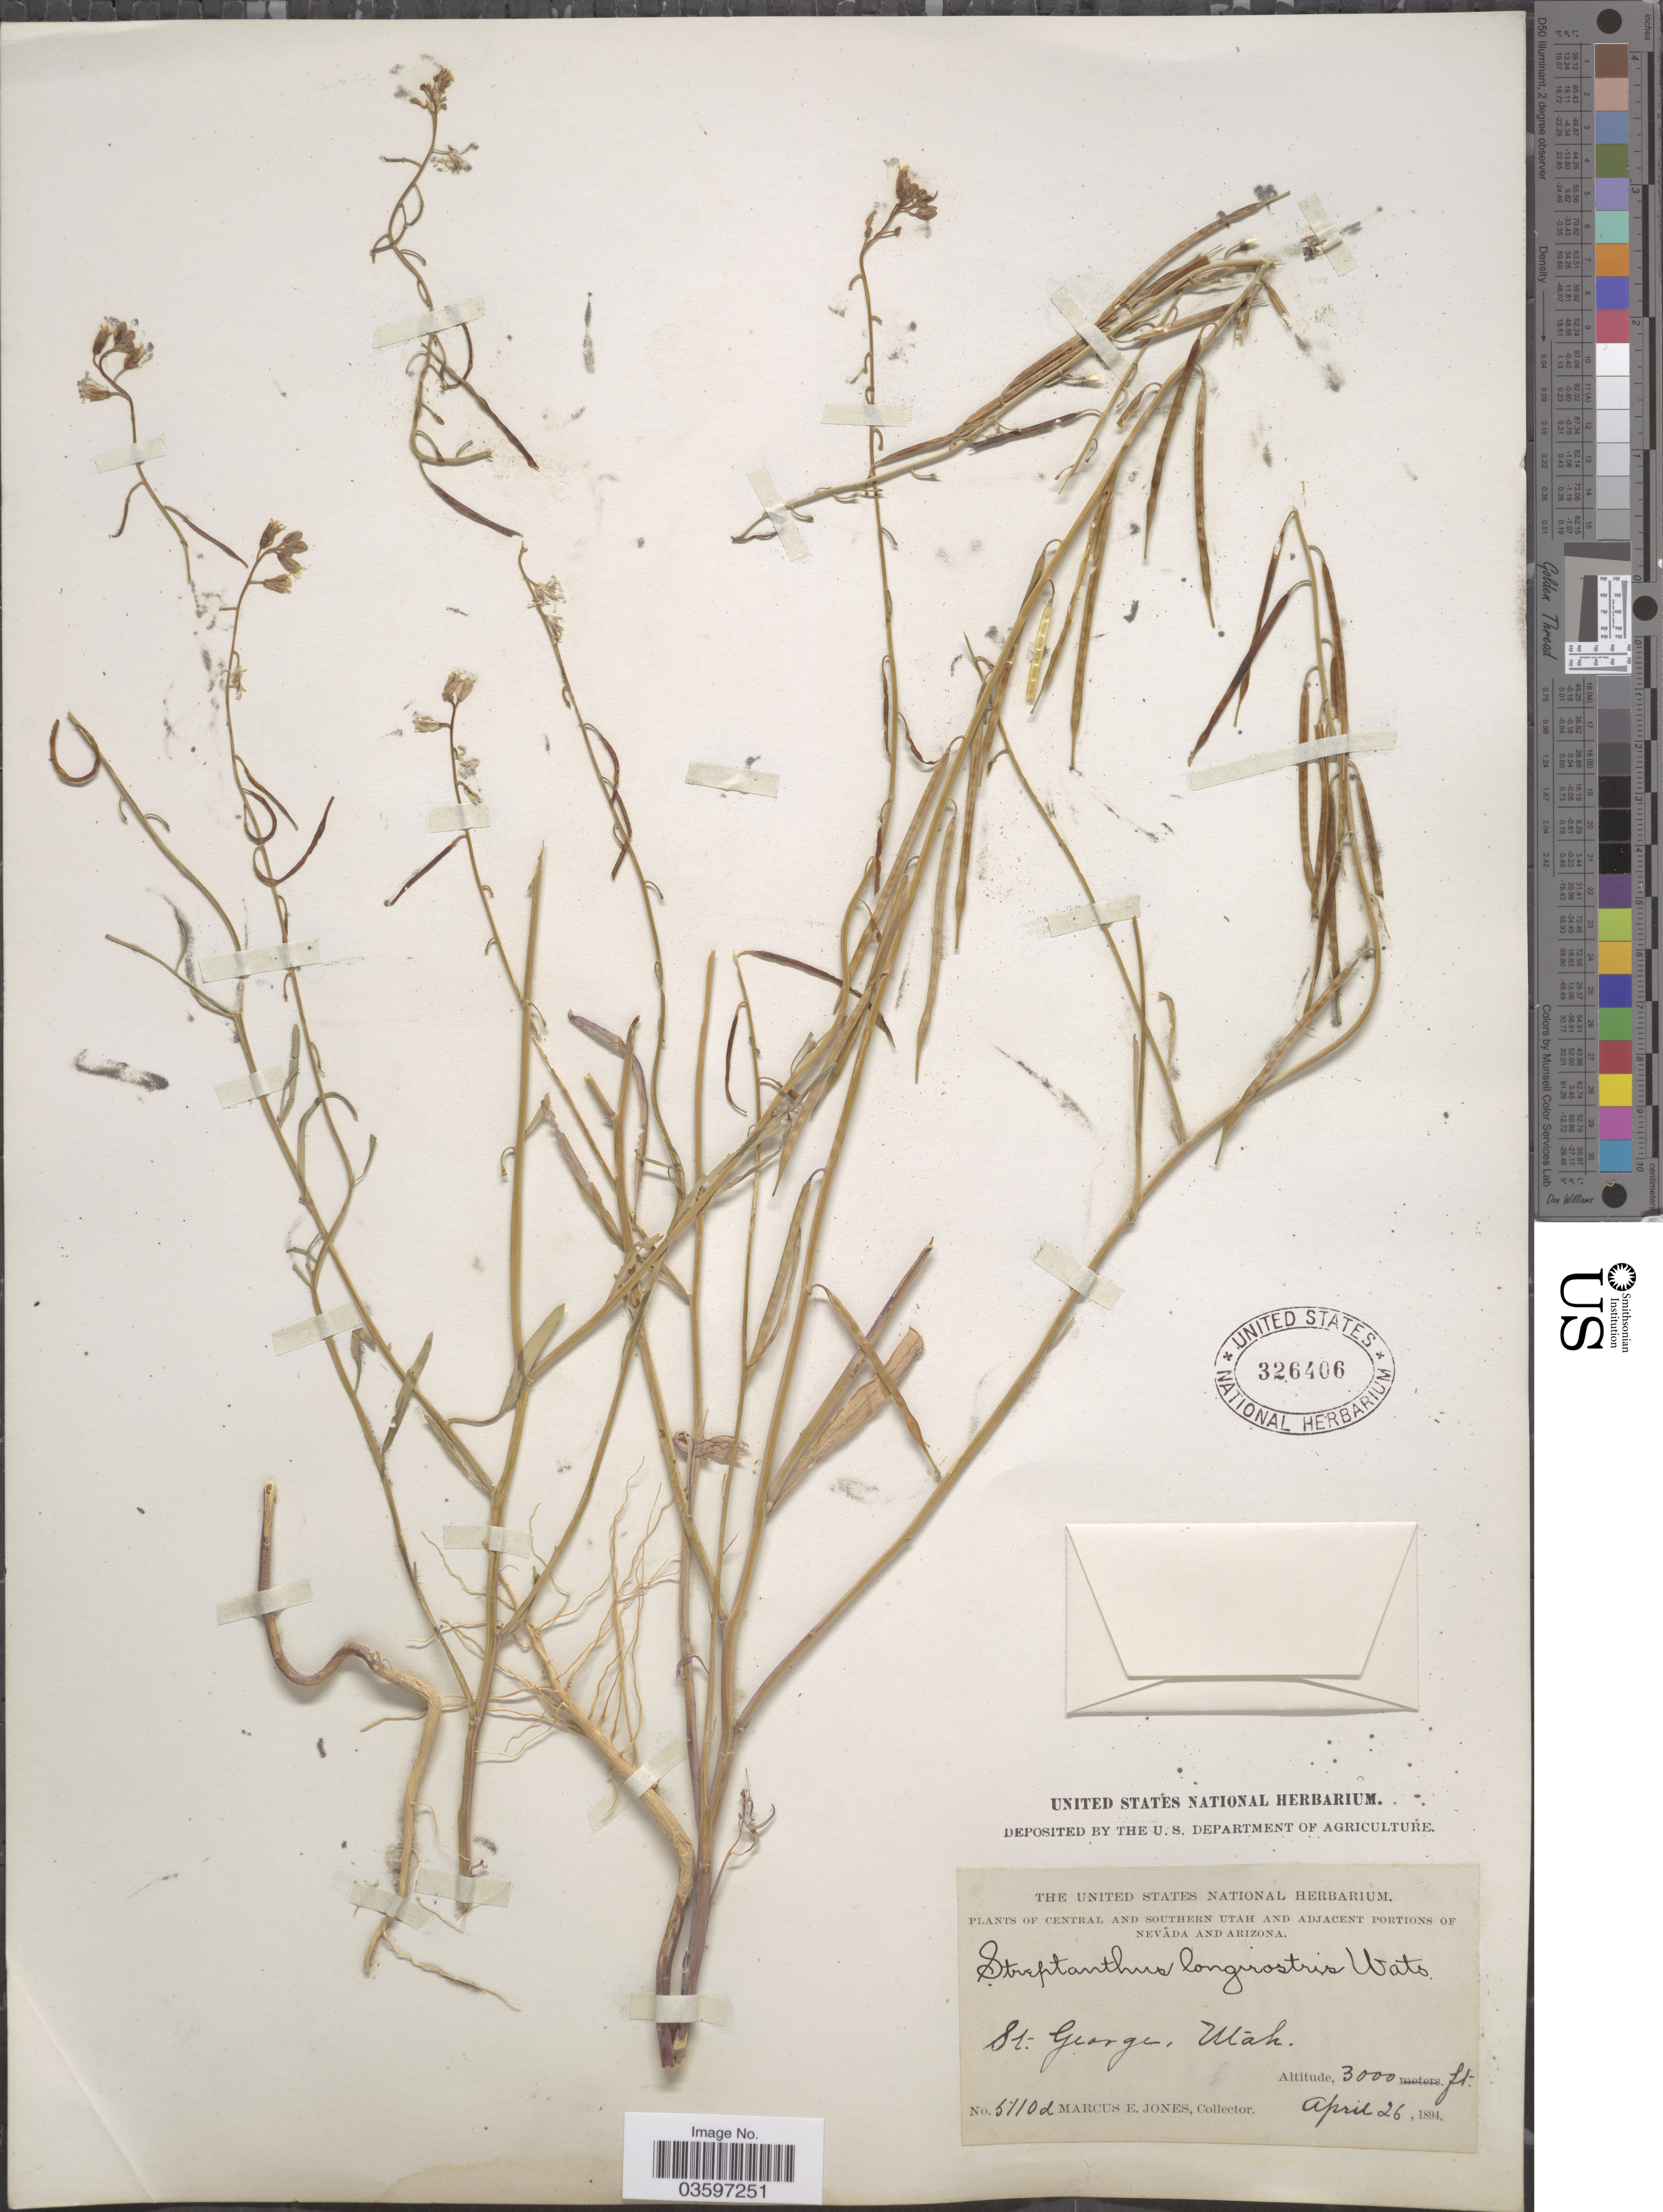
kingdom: Plantae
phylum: Tracheophyta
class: Magnoliopsida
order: Brassicales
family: Brassicaceae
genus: Streptanthella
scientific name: Streptanthella longirostris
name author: (S. Watson) Rydb.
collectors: M. E. Jones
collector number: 5110d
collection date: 1894-04-26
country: United States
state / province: Utah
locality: Central and southern Utah. St. George.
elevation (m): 914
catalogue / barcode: US 326406